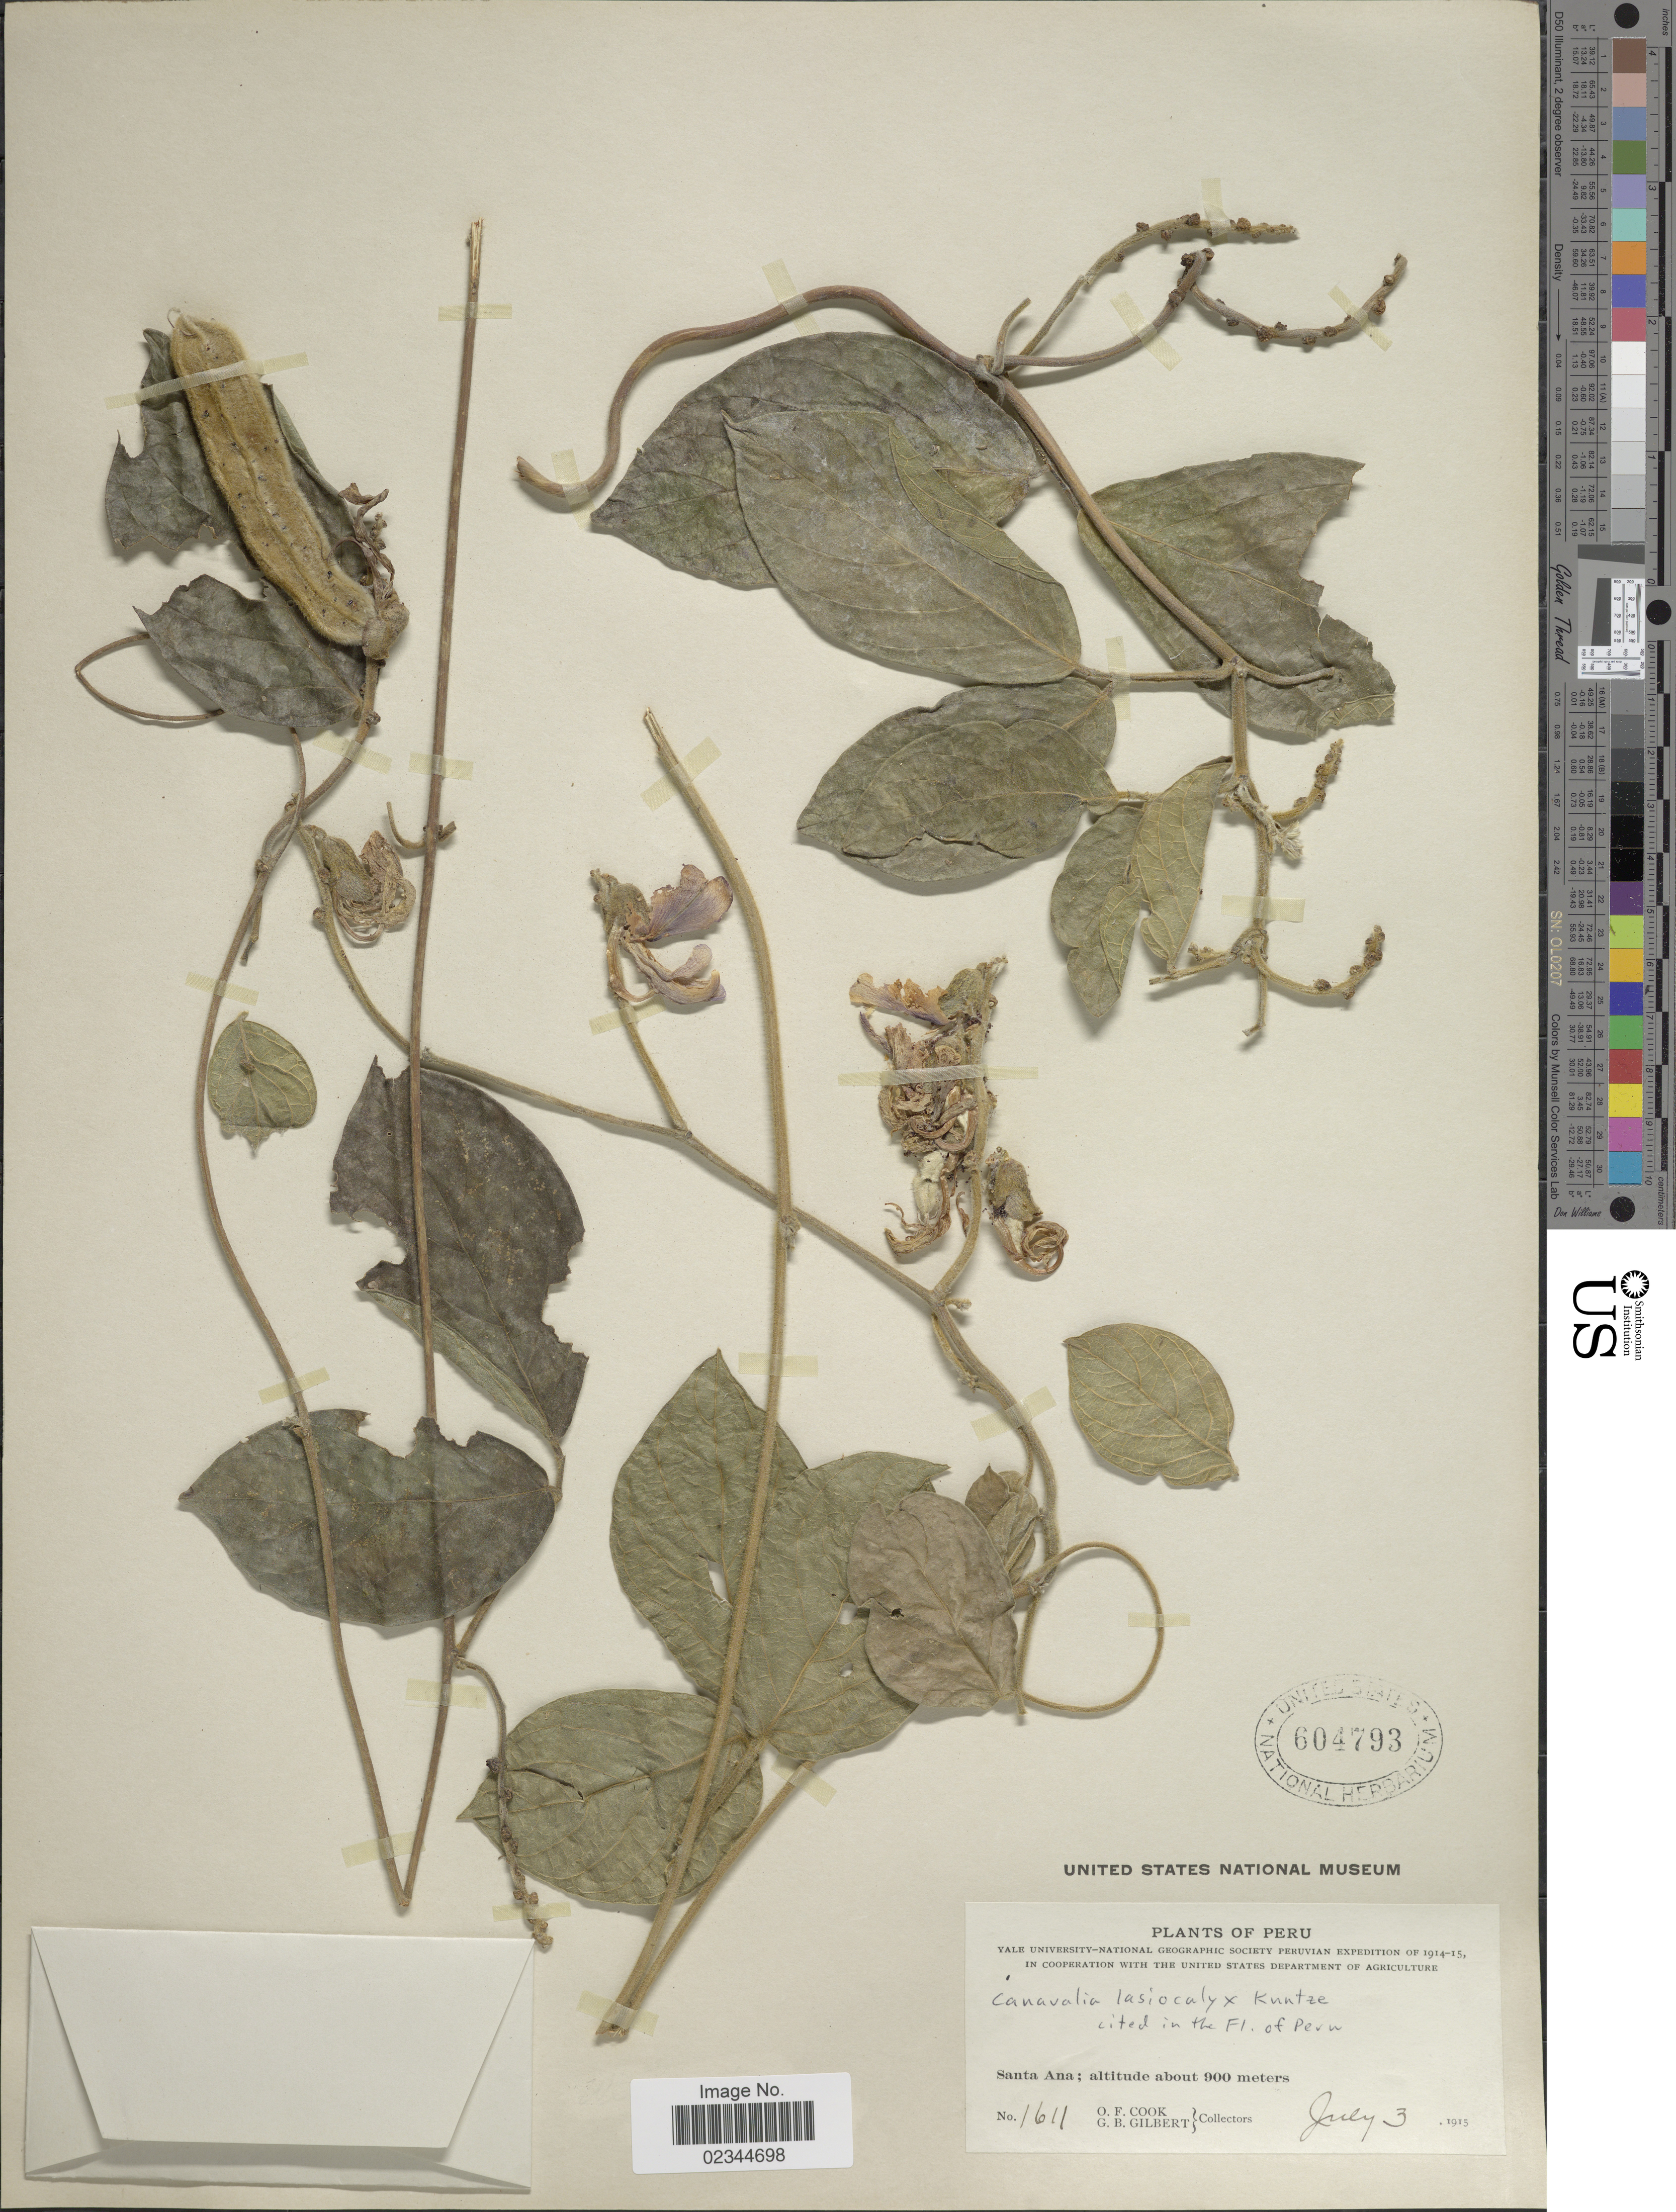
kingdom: Plantae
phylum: Tracheophyta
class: Magnoliopsida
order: Fabales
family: Fabaceae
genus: Canavalia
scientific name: Canavalia mattogrossensis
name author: (Barb. Rodr.) Malme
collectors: O. F. Cook & G. B. Gilbert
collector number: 1611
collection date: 1915-07-03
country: Peru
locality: Santa Ana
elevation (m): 900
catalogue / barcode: US 604793